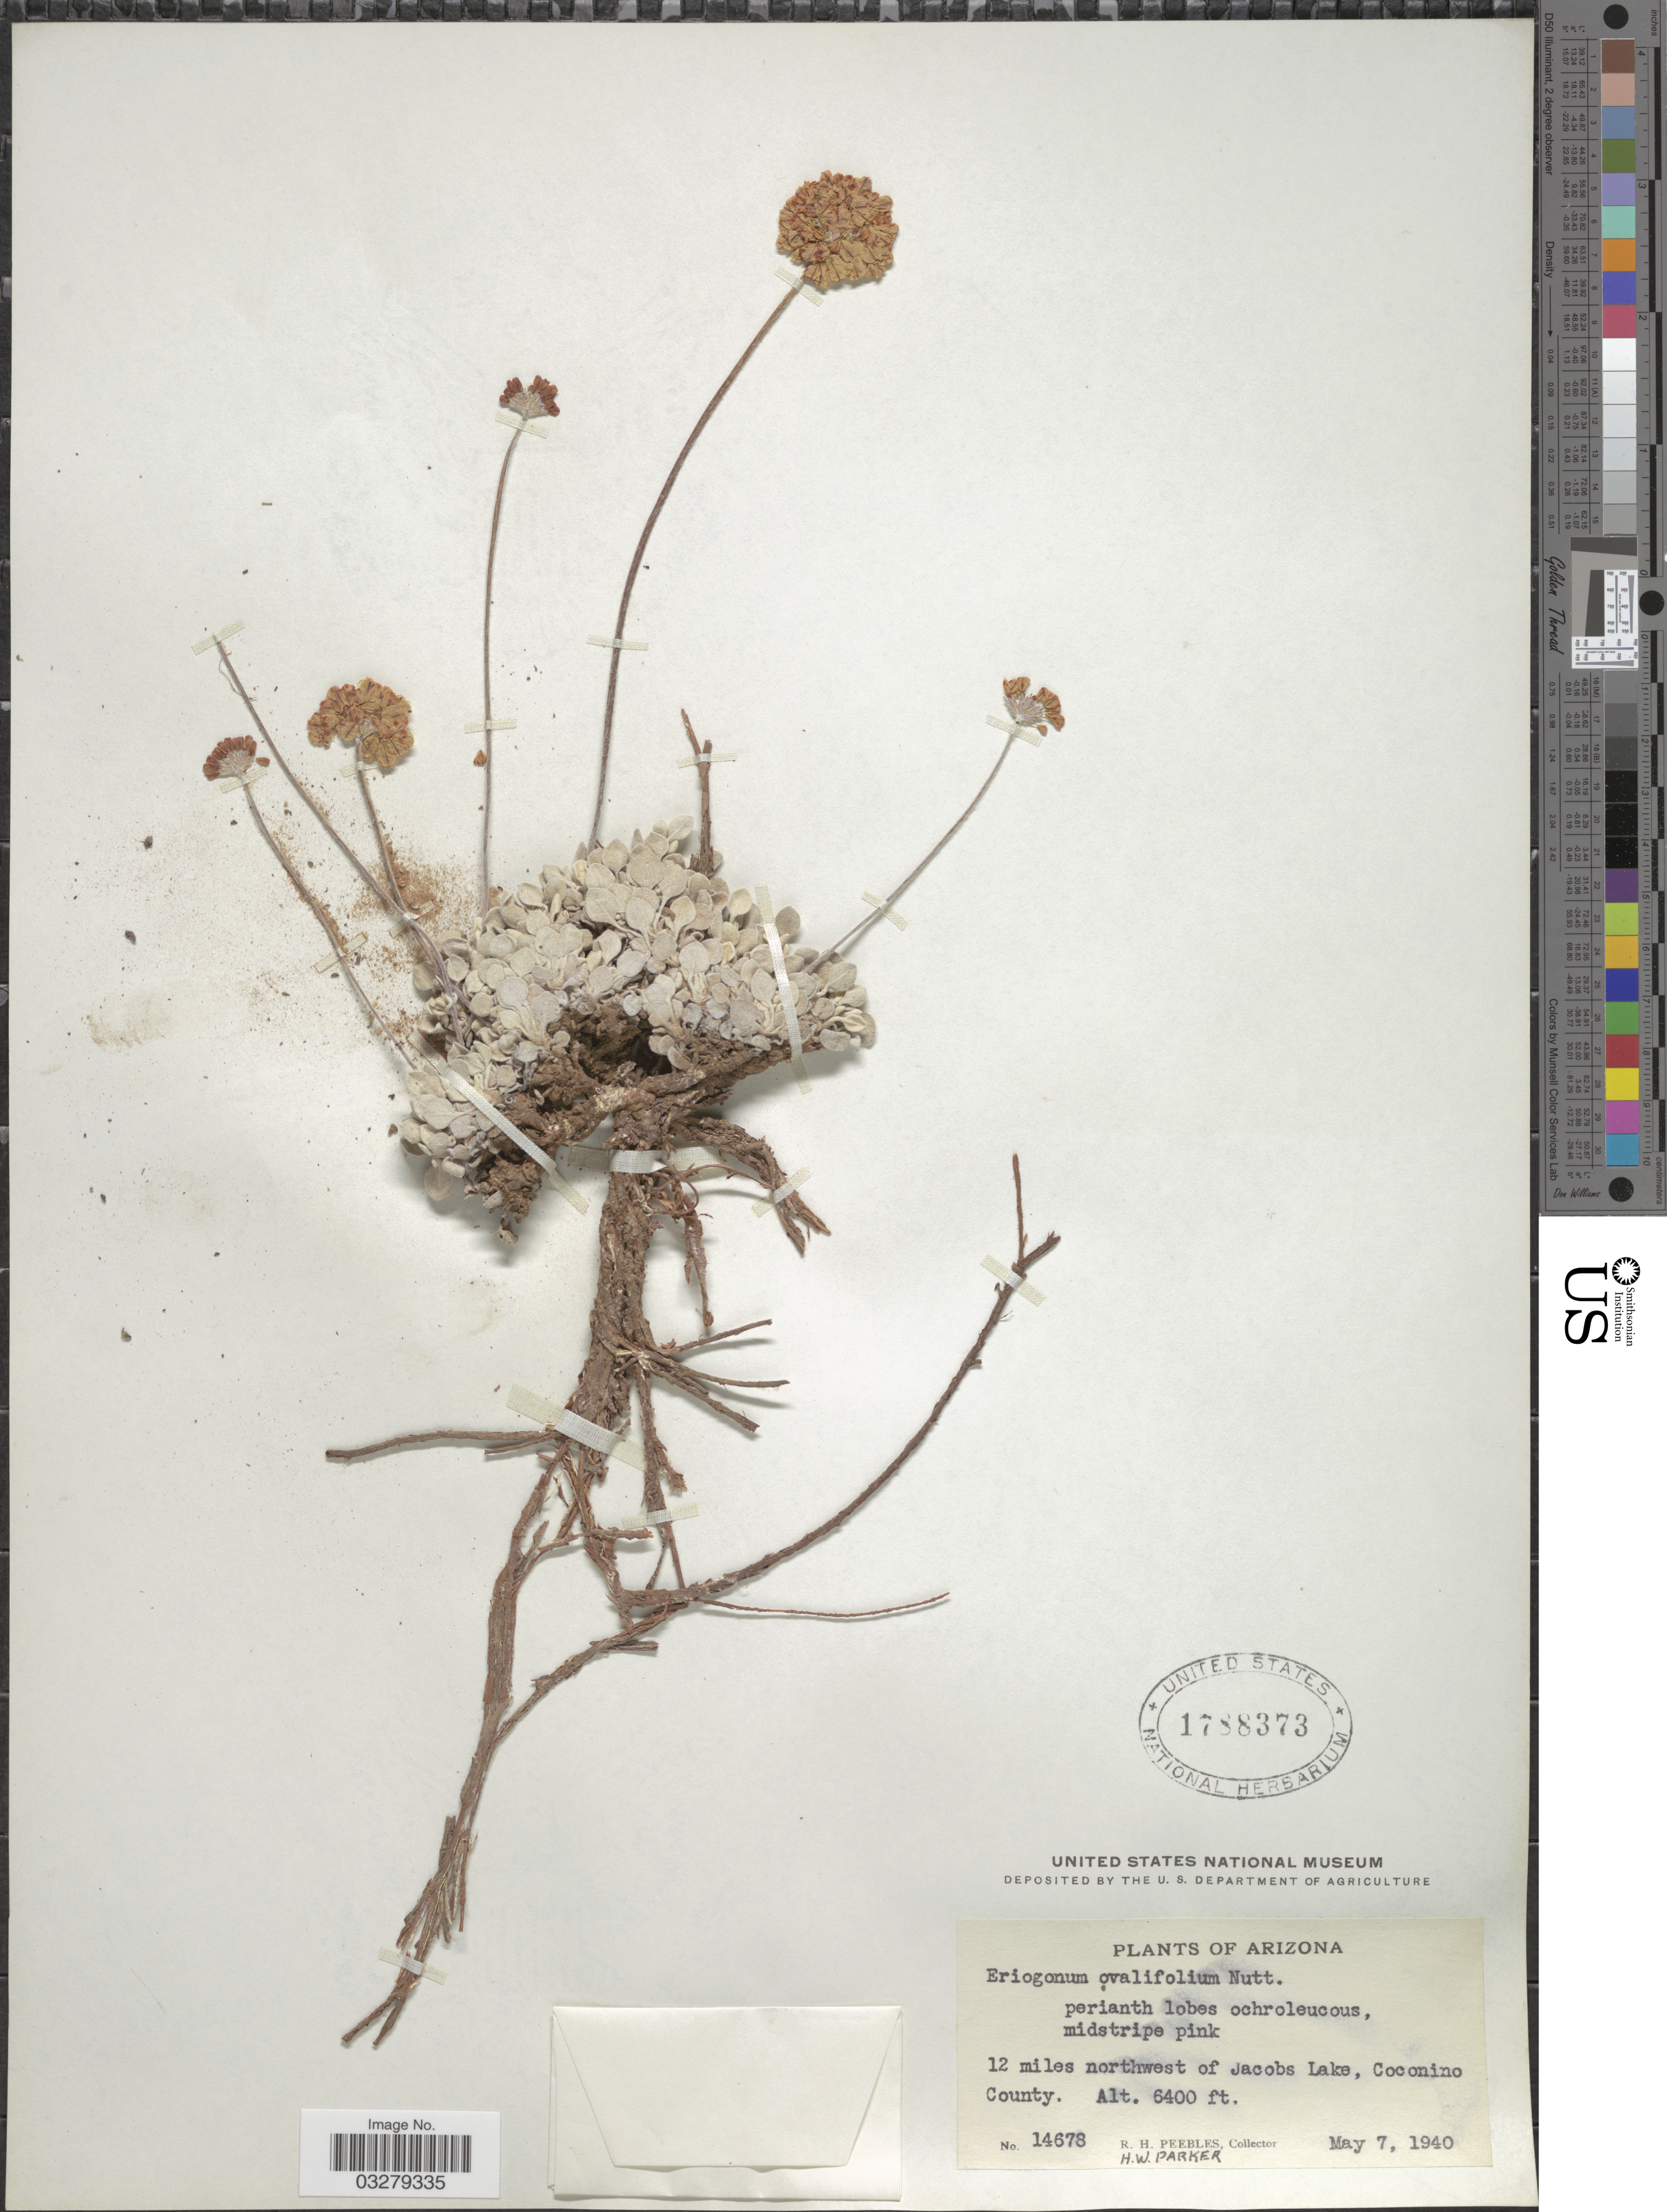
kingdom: Plantae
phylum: Tracheophyta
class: Magnoliopsida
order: Caryophyllales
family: Polygonaceae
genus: Eriogonum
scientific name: Eriogonum ovalifolium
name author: Nutt.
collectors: R. H. Peebles & H. W. Parker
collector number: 14678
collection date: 1940-05-07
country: United States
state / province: Arizona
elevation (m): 1951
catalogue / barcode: US 1788373